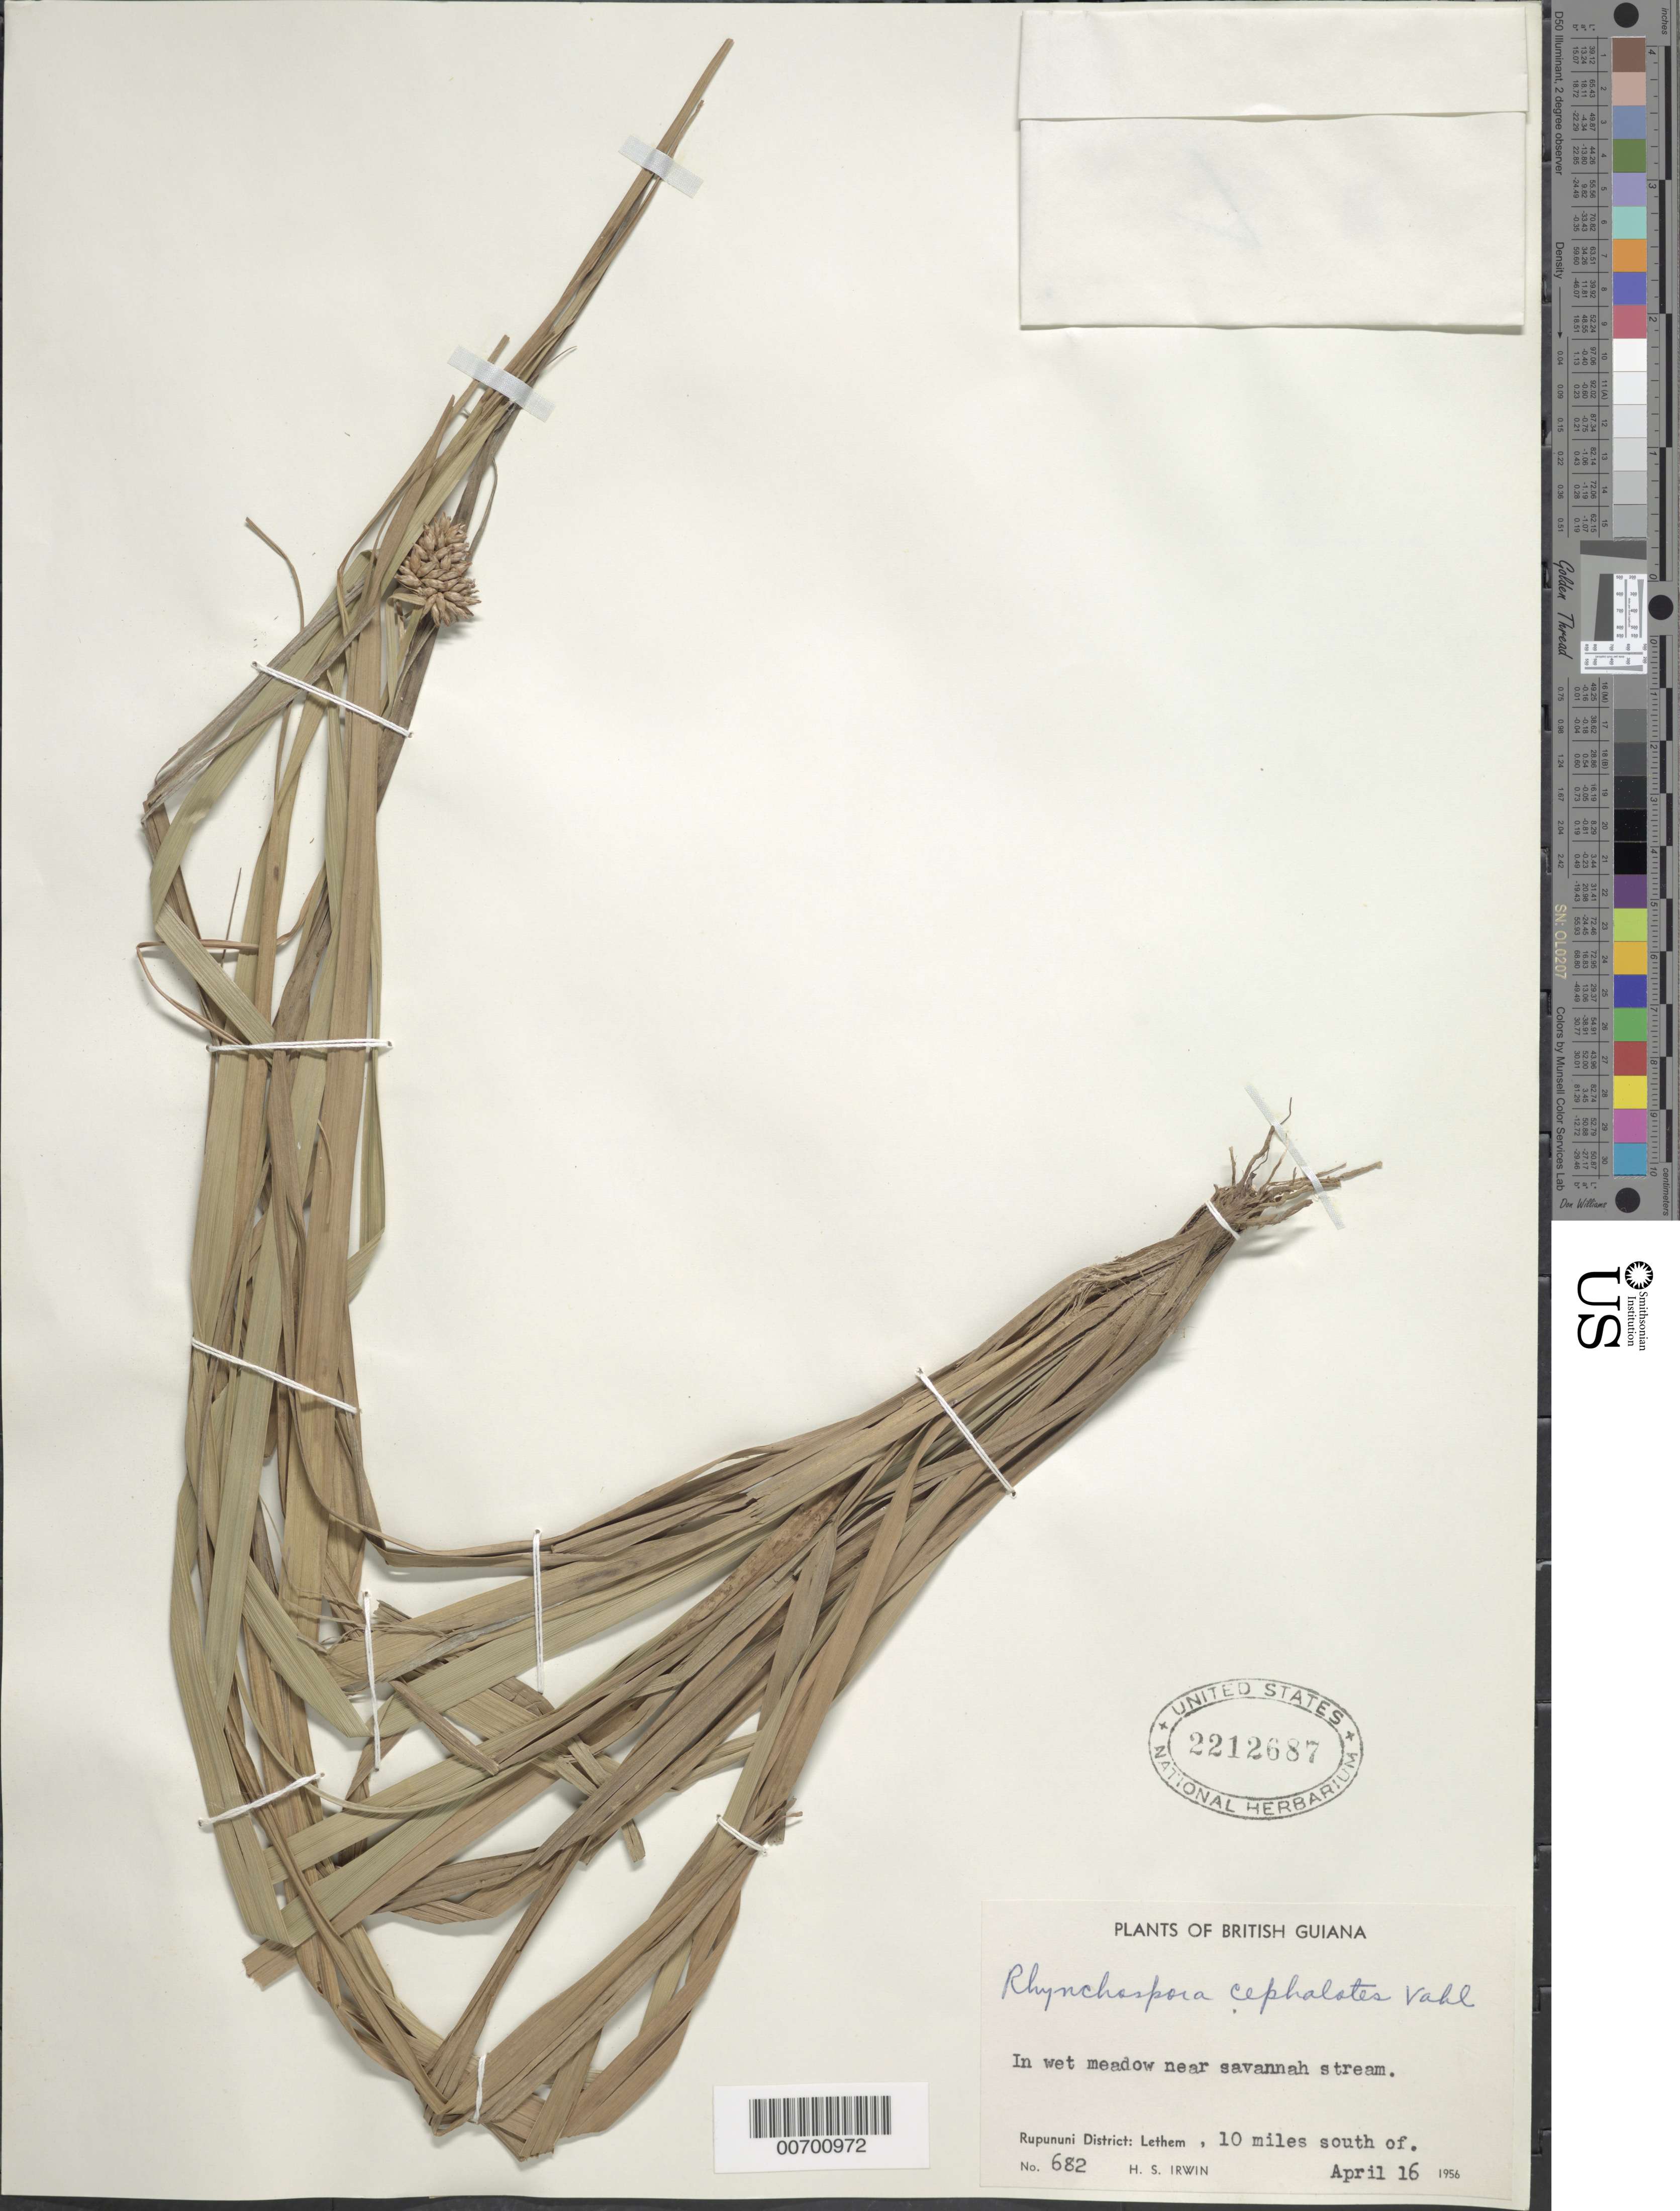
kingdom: Plantae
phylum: Tracheophyta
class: Liliopsida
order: Poales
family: Cyperaceae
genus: Rhynchospora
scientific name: Rhynchospora cephalotes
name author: (L.) Vahl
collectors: H. Irwin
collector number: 682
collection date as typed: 16-Apr-56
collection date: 1956-04-16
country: Guyana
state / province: U. Takutu-U. Essequibo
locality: Rupununi Dist., 10 mi. S of Lethem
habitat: Wet meadow near savanna stream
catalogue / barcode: US 2212687